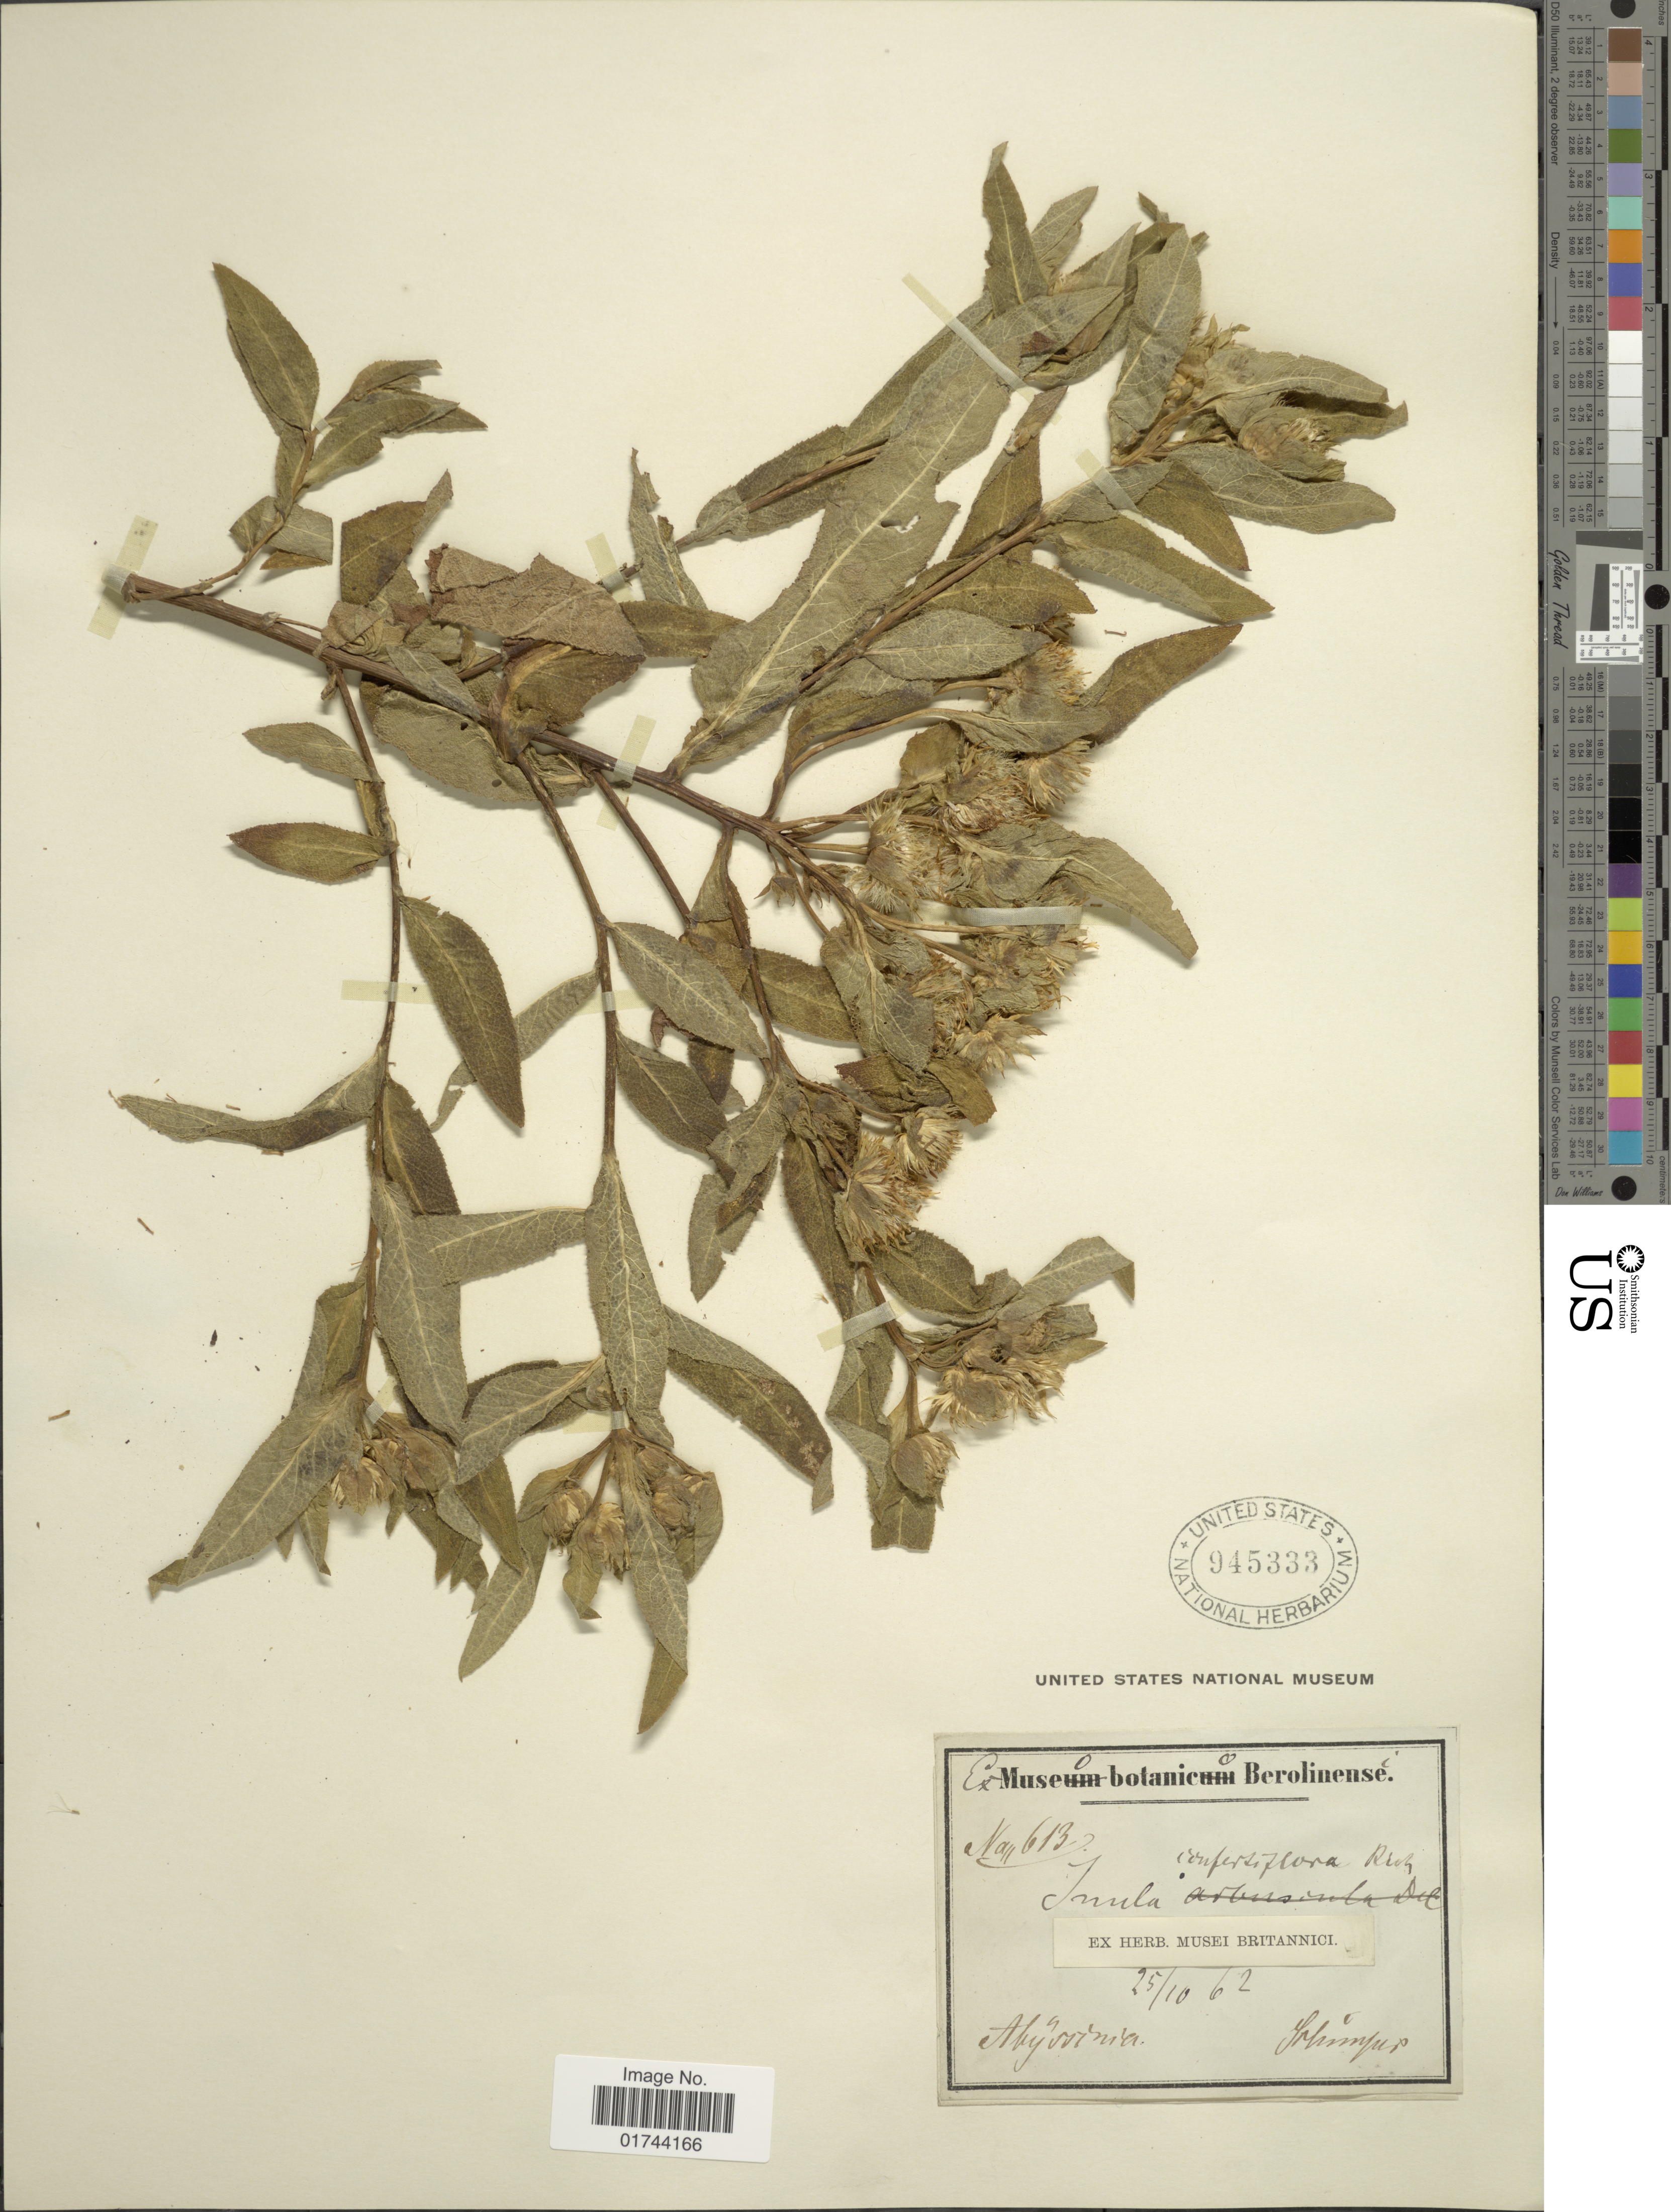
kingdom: Plantae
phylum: Tracheophyta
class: Magnoliopsida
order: Asterales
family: Asteraceae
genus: Inula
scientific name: Inula confertiflora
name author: A. Rich.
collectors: -. Schimper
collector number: II613*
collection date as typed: Transcribed d/m/y: 25/10/62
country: Eritrea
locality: Abyssinia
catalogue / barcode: US 945333